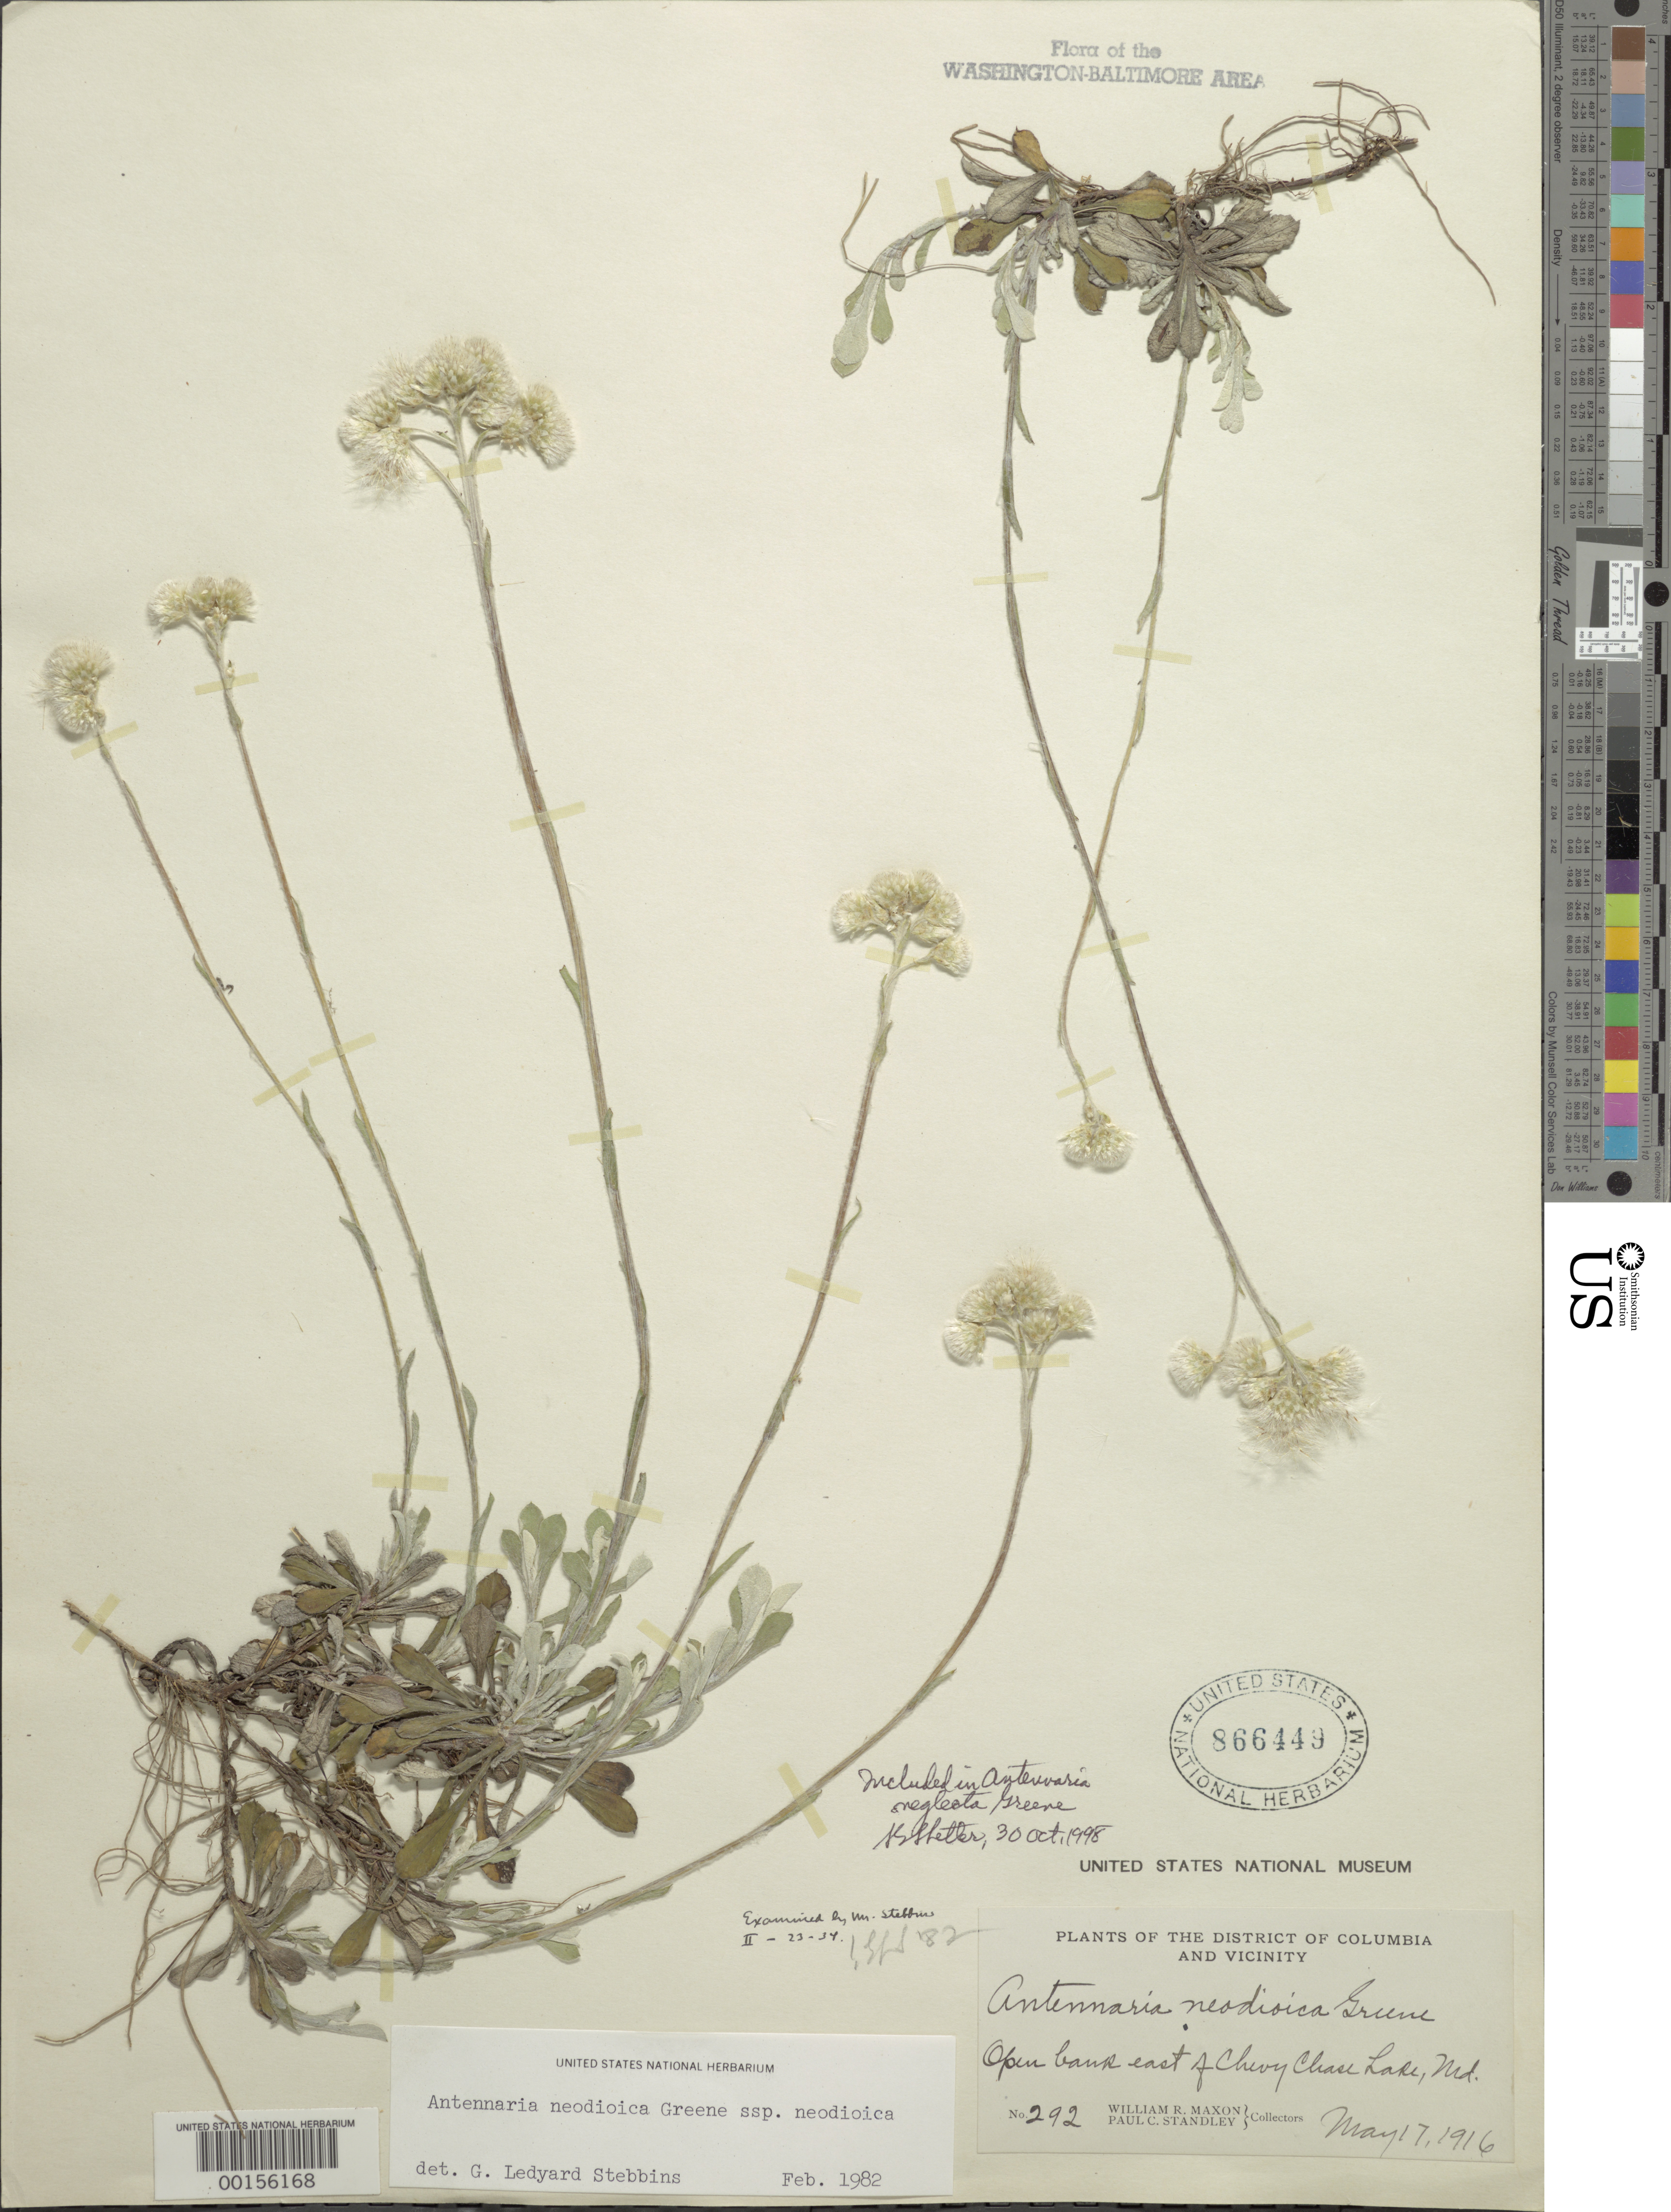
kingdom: Plantae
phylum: Tracheophyta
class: Magnoliopsida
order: Asterales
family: Asteraceae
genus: Antennaria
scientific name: Antennaria neglecta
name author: Greene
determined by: Shetler, Stanwyn G., (US), NMNH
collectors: W. R. Maxon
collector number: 6143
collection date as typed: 31 May 1915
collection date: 1915-05-31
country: United States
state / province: Maryland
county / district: Prince George's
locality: between Seabrook and Buena Vista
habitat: Open bank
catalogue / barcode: US 866449